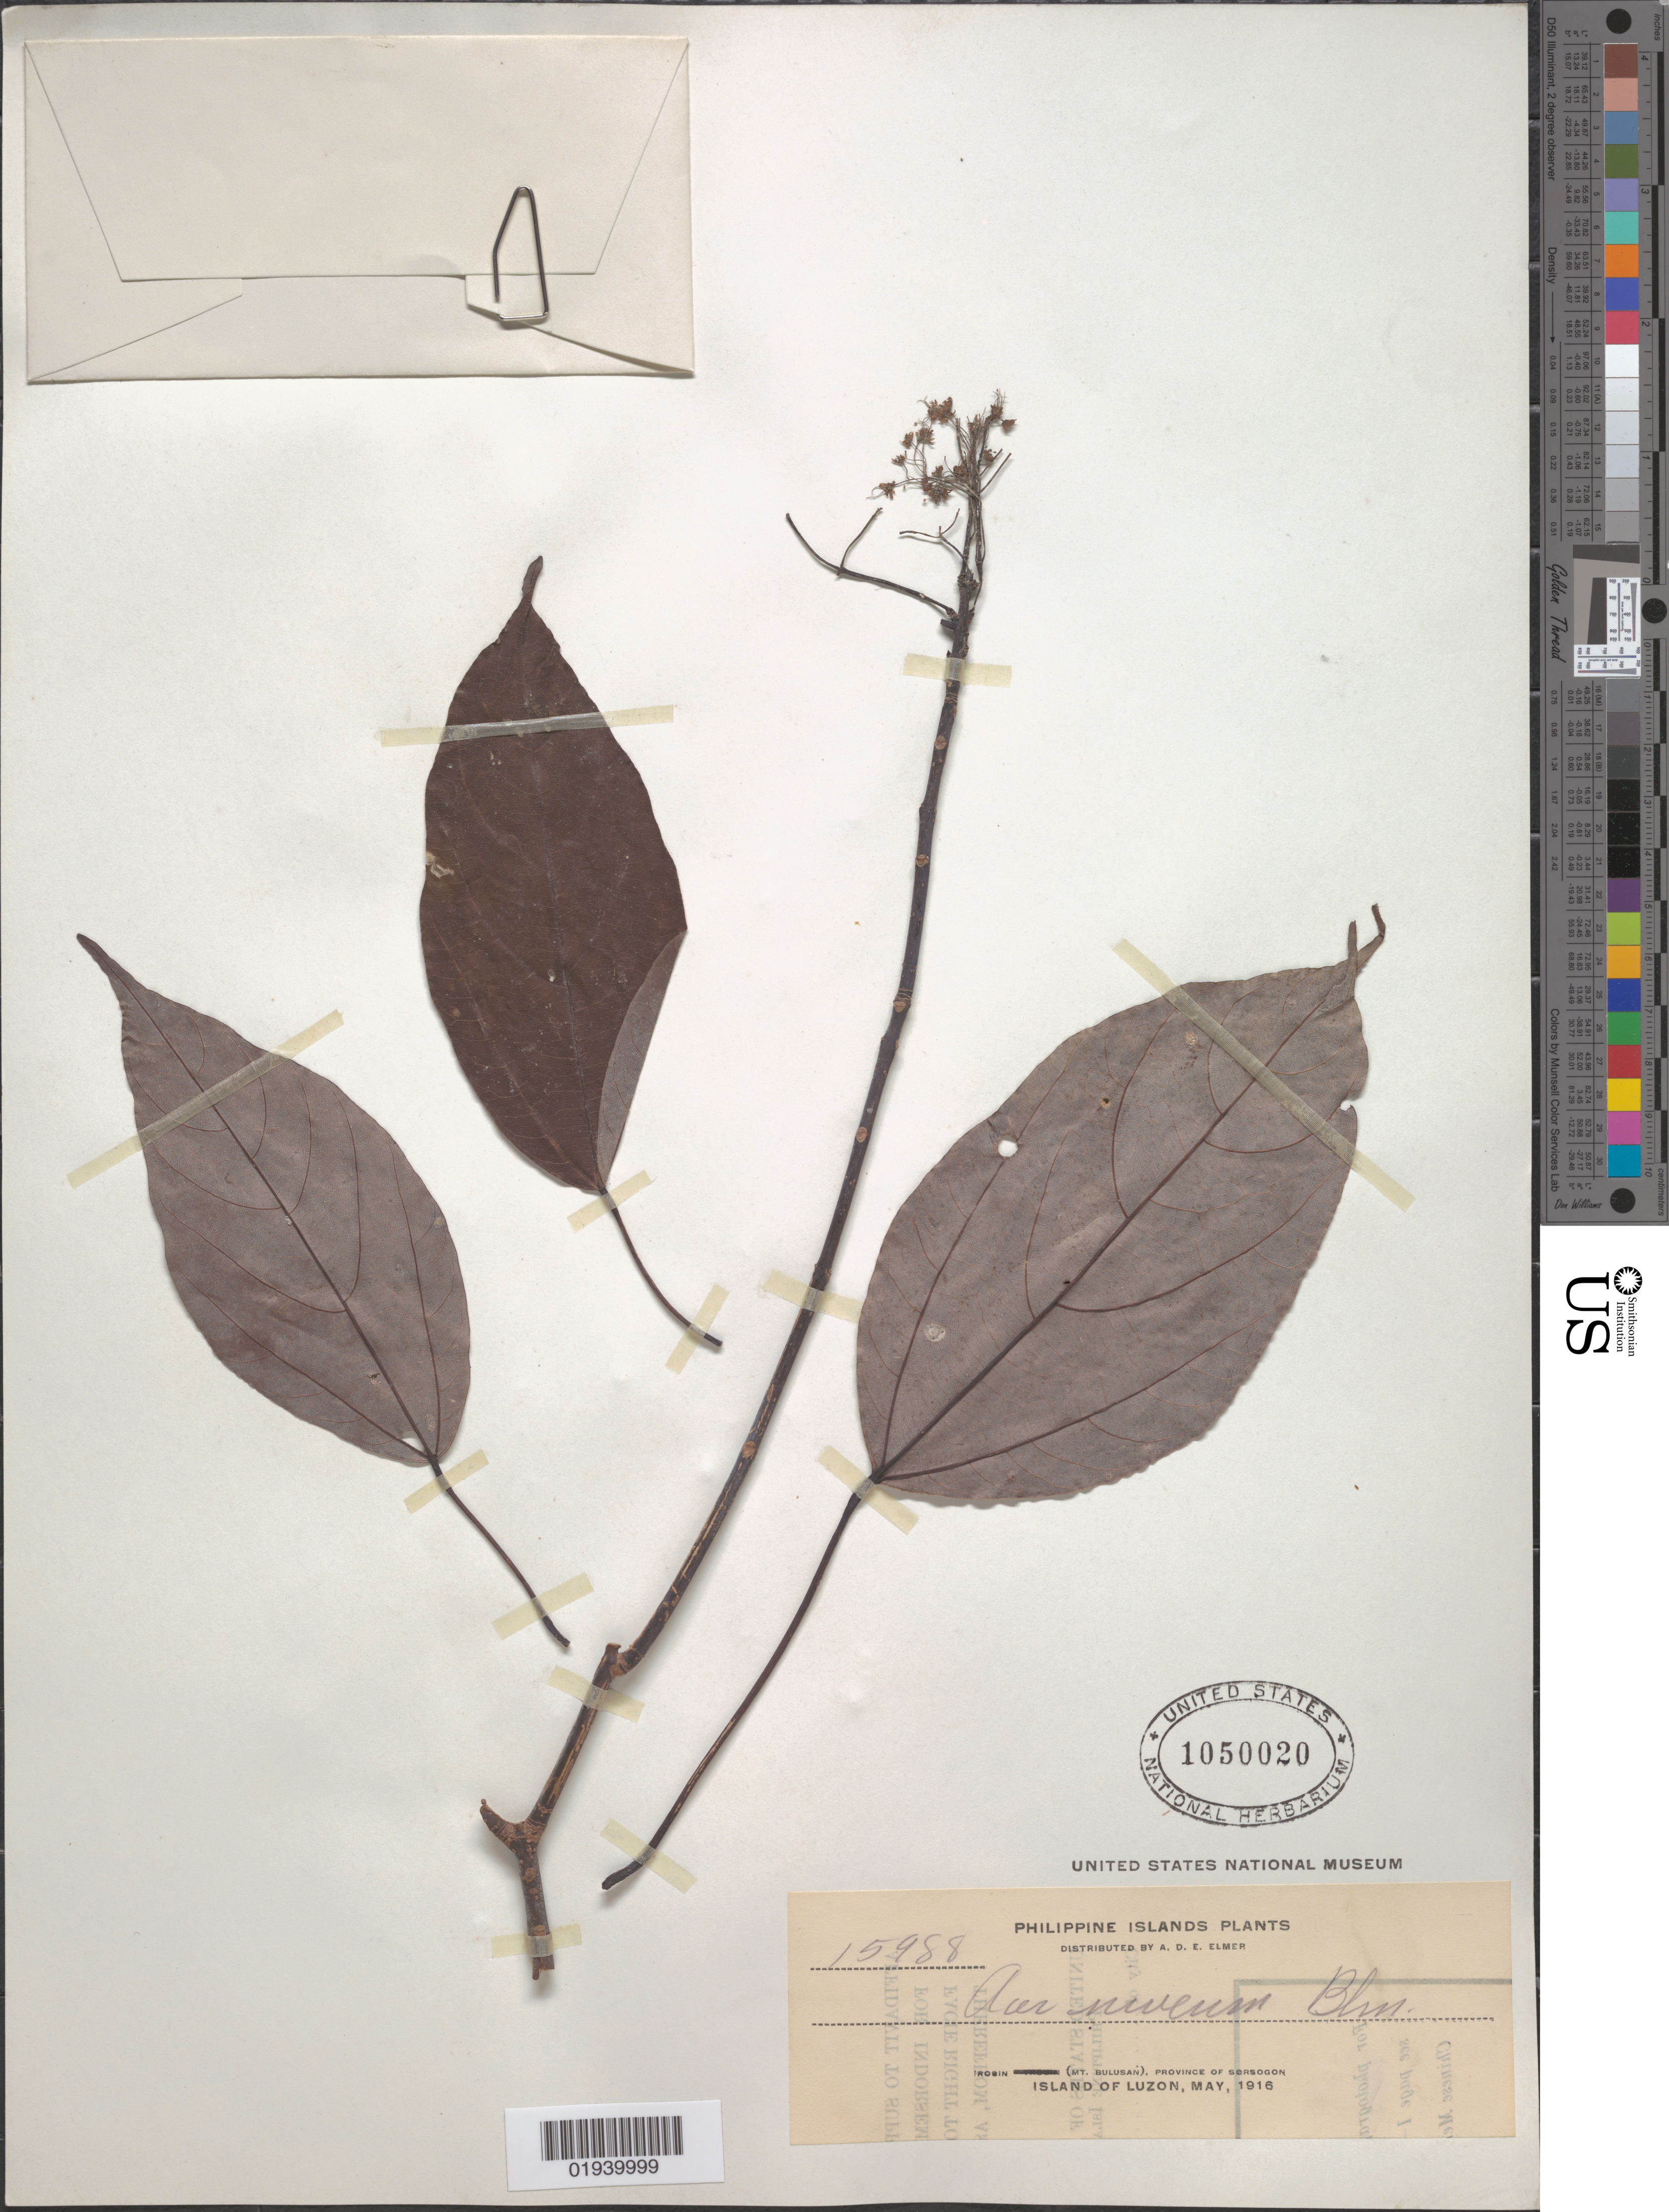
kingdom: Plantae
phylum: Tracheophyta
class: Magnoliopsida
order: Sapindales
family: Sapindaceae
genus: Acer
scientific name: Acer laurinum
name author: Hassk.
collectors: A. D. E. Elmer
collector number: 15988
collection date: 1916-05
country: Philippines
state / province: Bicol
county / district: Sorsogon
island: Luzon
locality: Irosin (Mt. Bulusan)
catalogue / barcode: US 1050020